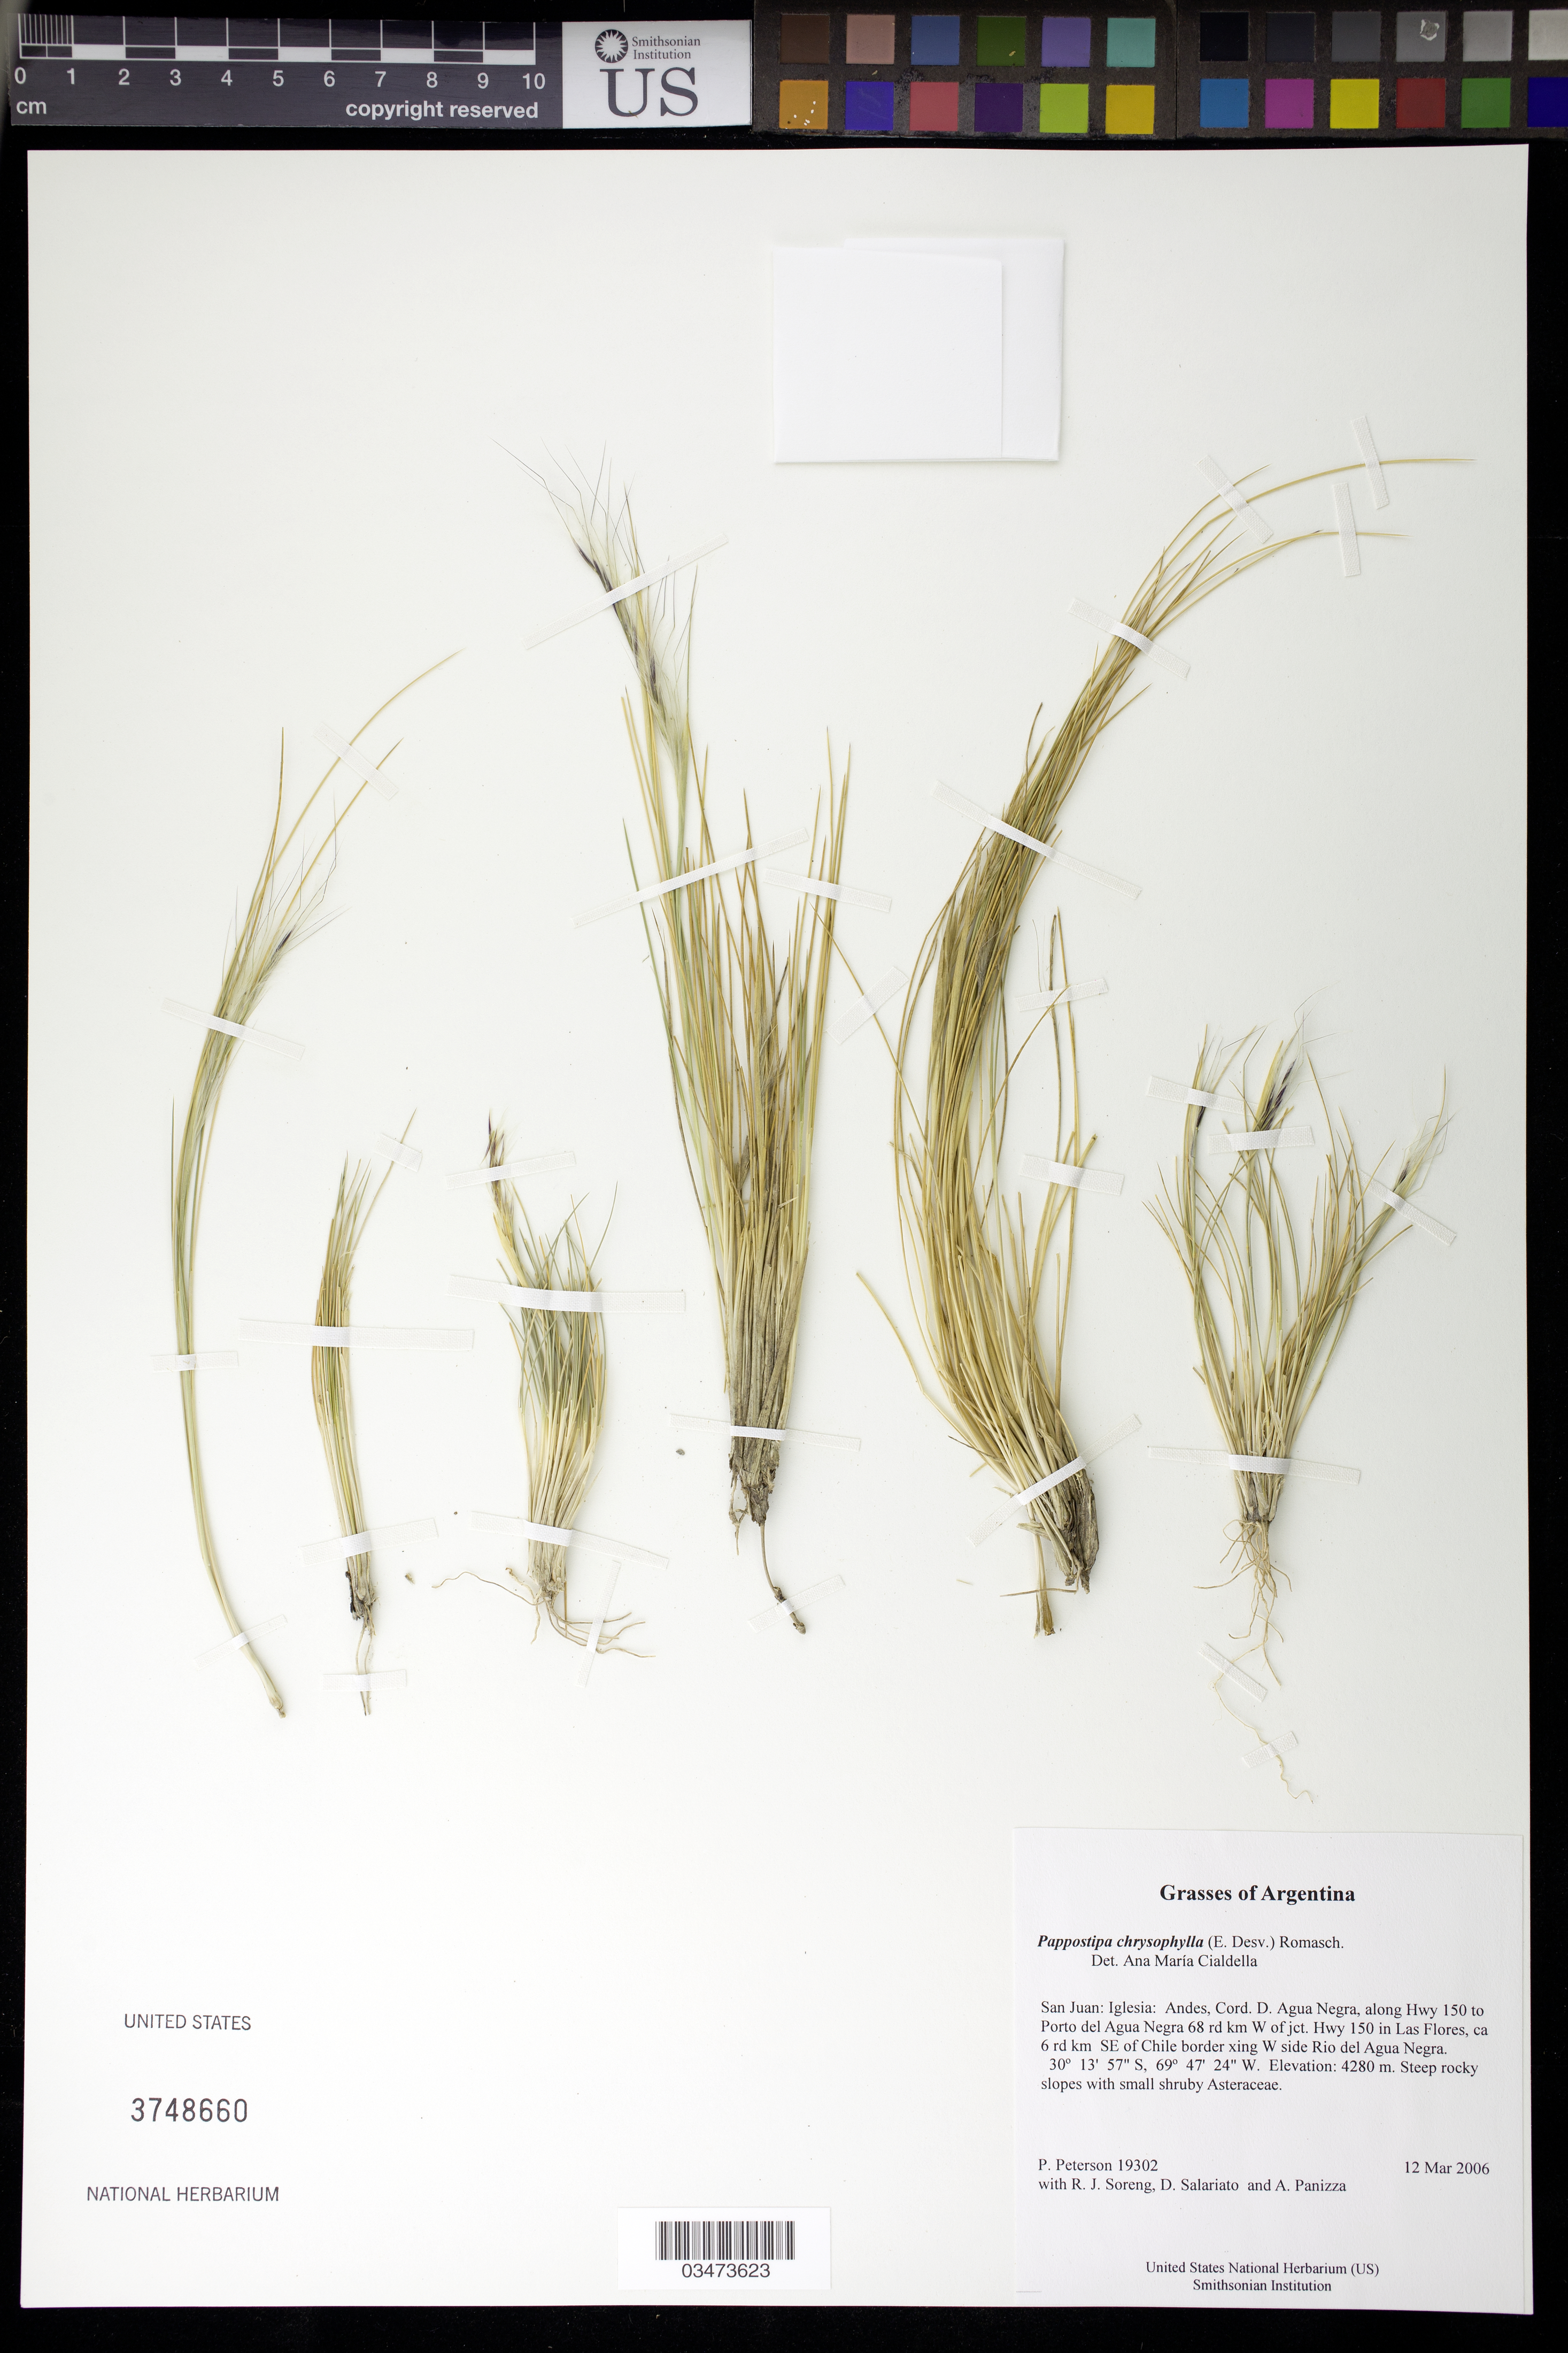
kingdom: Plantae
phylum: Tracheophyta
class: Liliopsida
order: Poales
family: Poaceae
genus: Pappostipa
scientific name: Pappostipa chrysophylla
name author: (É. Desv.) Romasch.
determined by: Cialdella, A. M.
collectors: P. M. Peterson, R. J. Soreng, D. Salariato & A. Panizza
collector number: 19302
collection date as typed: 12 Mar 2006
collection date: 2006-03-12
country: Argentina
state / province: San Juan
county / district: Iglesia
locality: Andes, Cord. D. Agua Negra, along Hwy 150 to Porto del Agua Negra 68 rd km W of jct. Hwy 150 in Las Flores, ca 6 rd km SE of Chile border xing W side Rio del Agua Negra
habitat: Steep rocky slopes with small shruby Asteraceae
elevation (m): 4280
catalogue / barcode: US 3748660